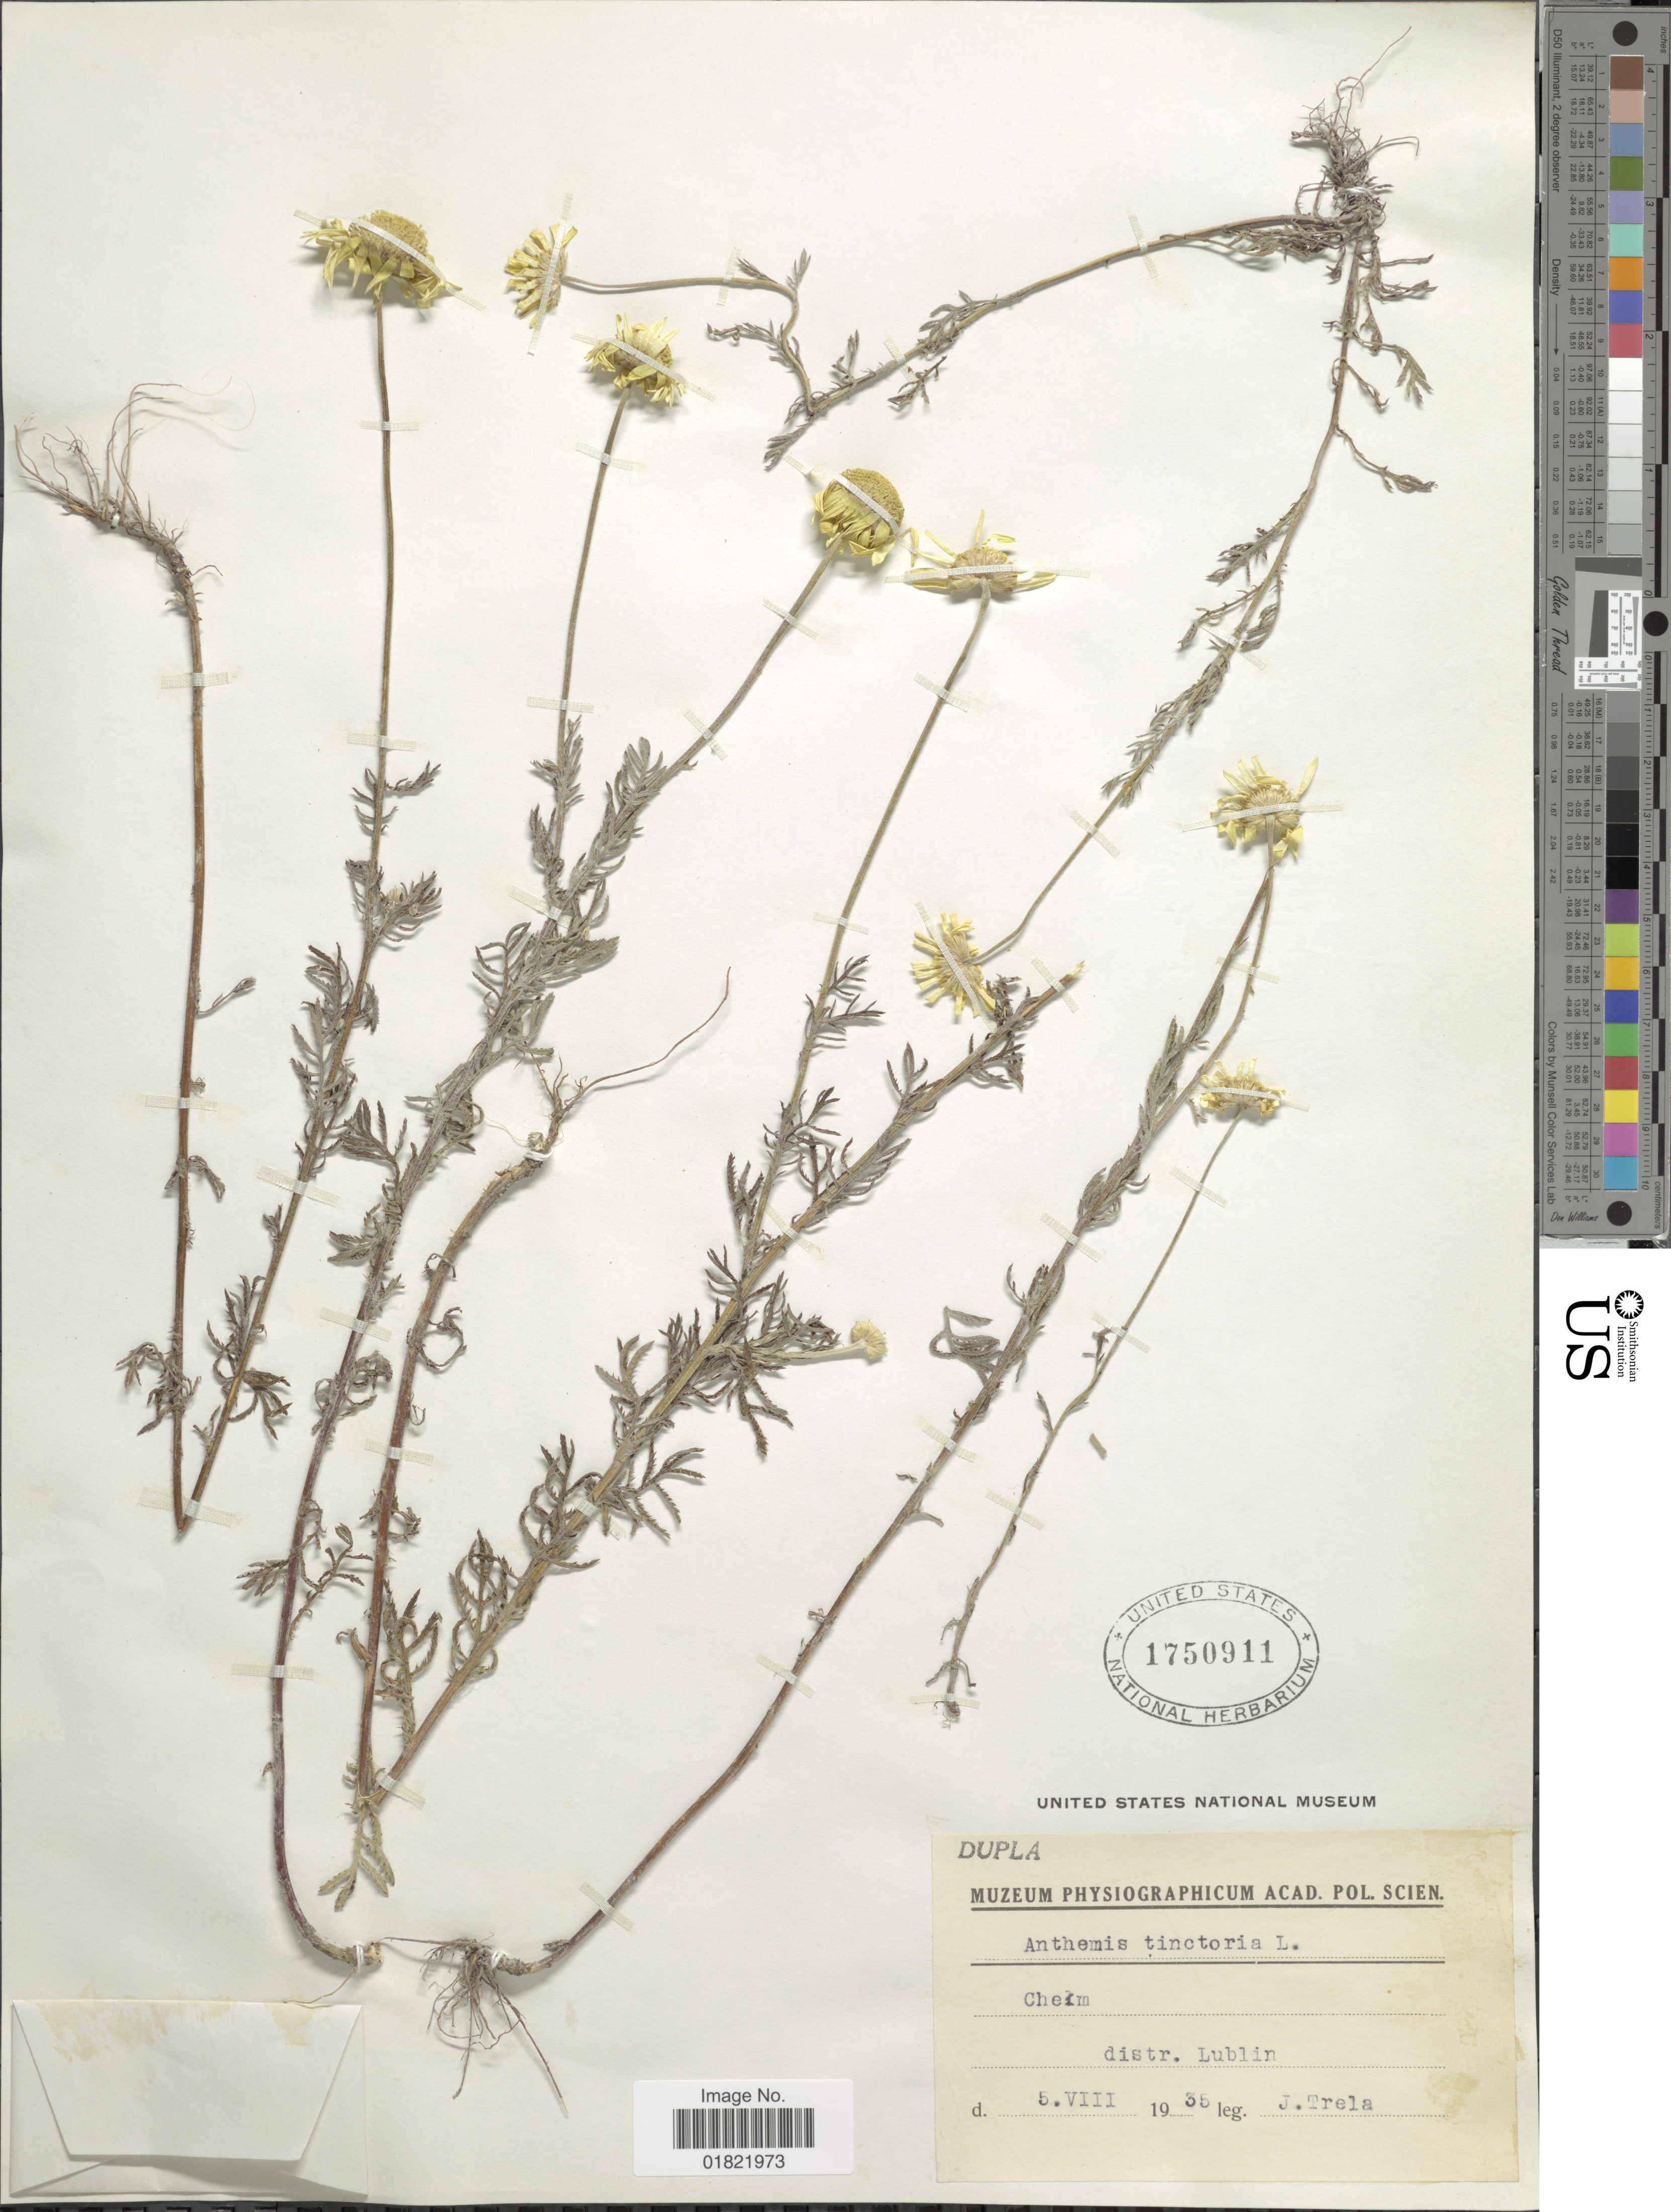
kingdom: Plantae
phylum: Tracheophyta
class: Magnoliopsida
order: Asterales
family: Asteraceae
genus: Anthemis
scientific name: Anthemis tinctoria var. pallida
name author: DC.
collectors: J. Trela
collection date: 1935-08-05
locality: Distr. Lublin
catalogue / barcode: US 1750911